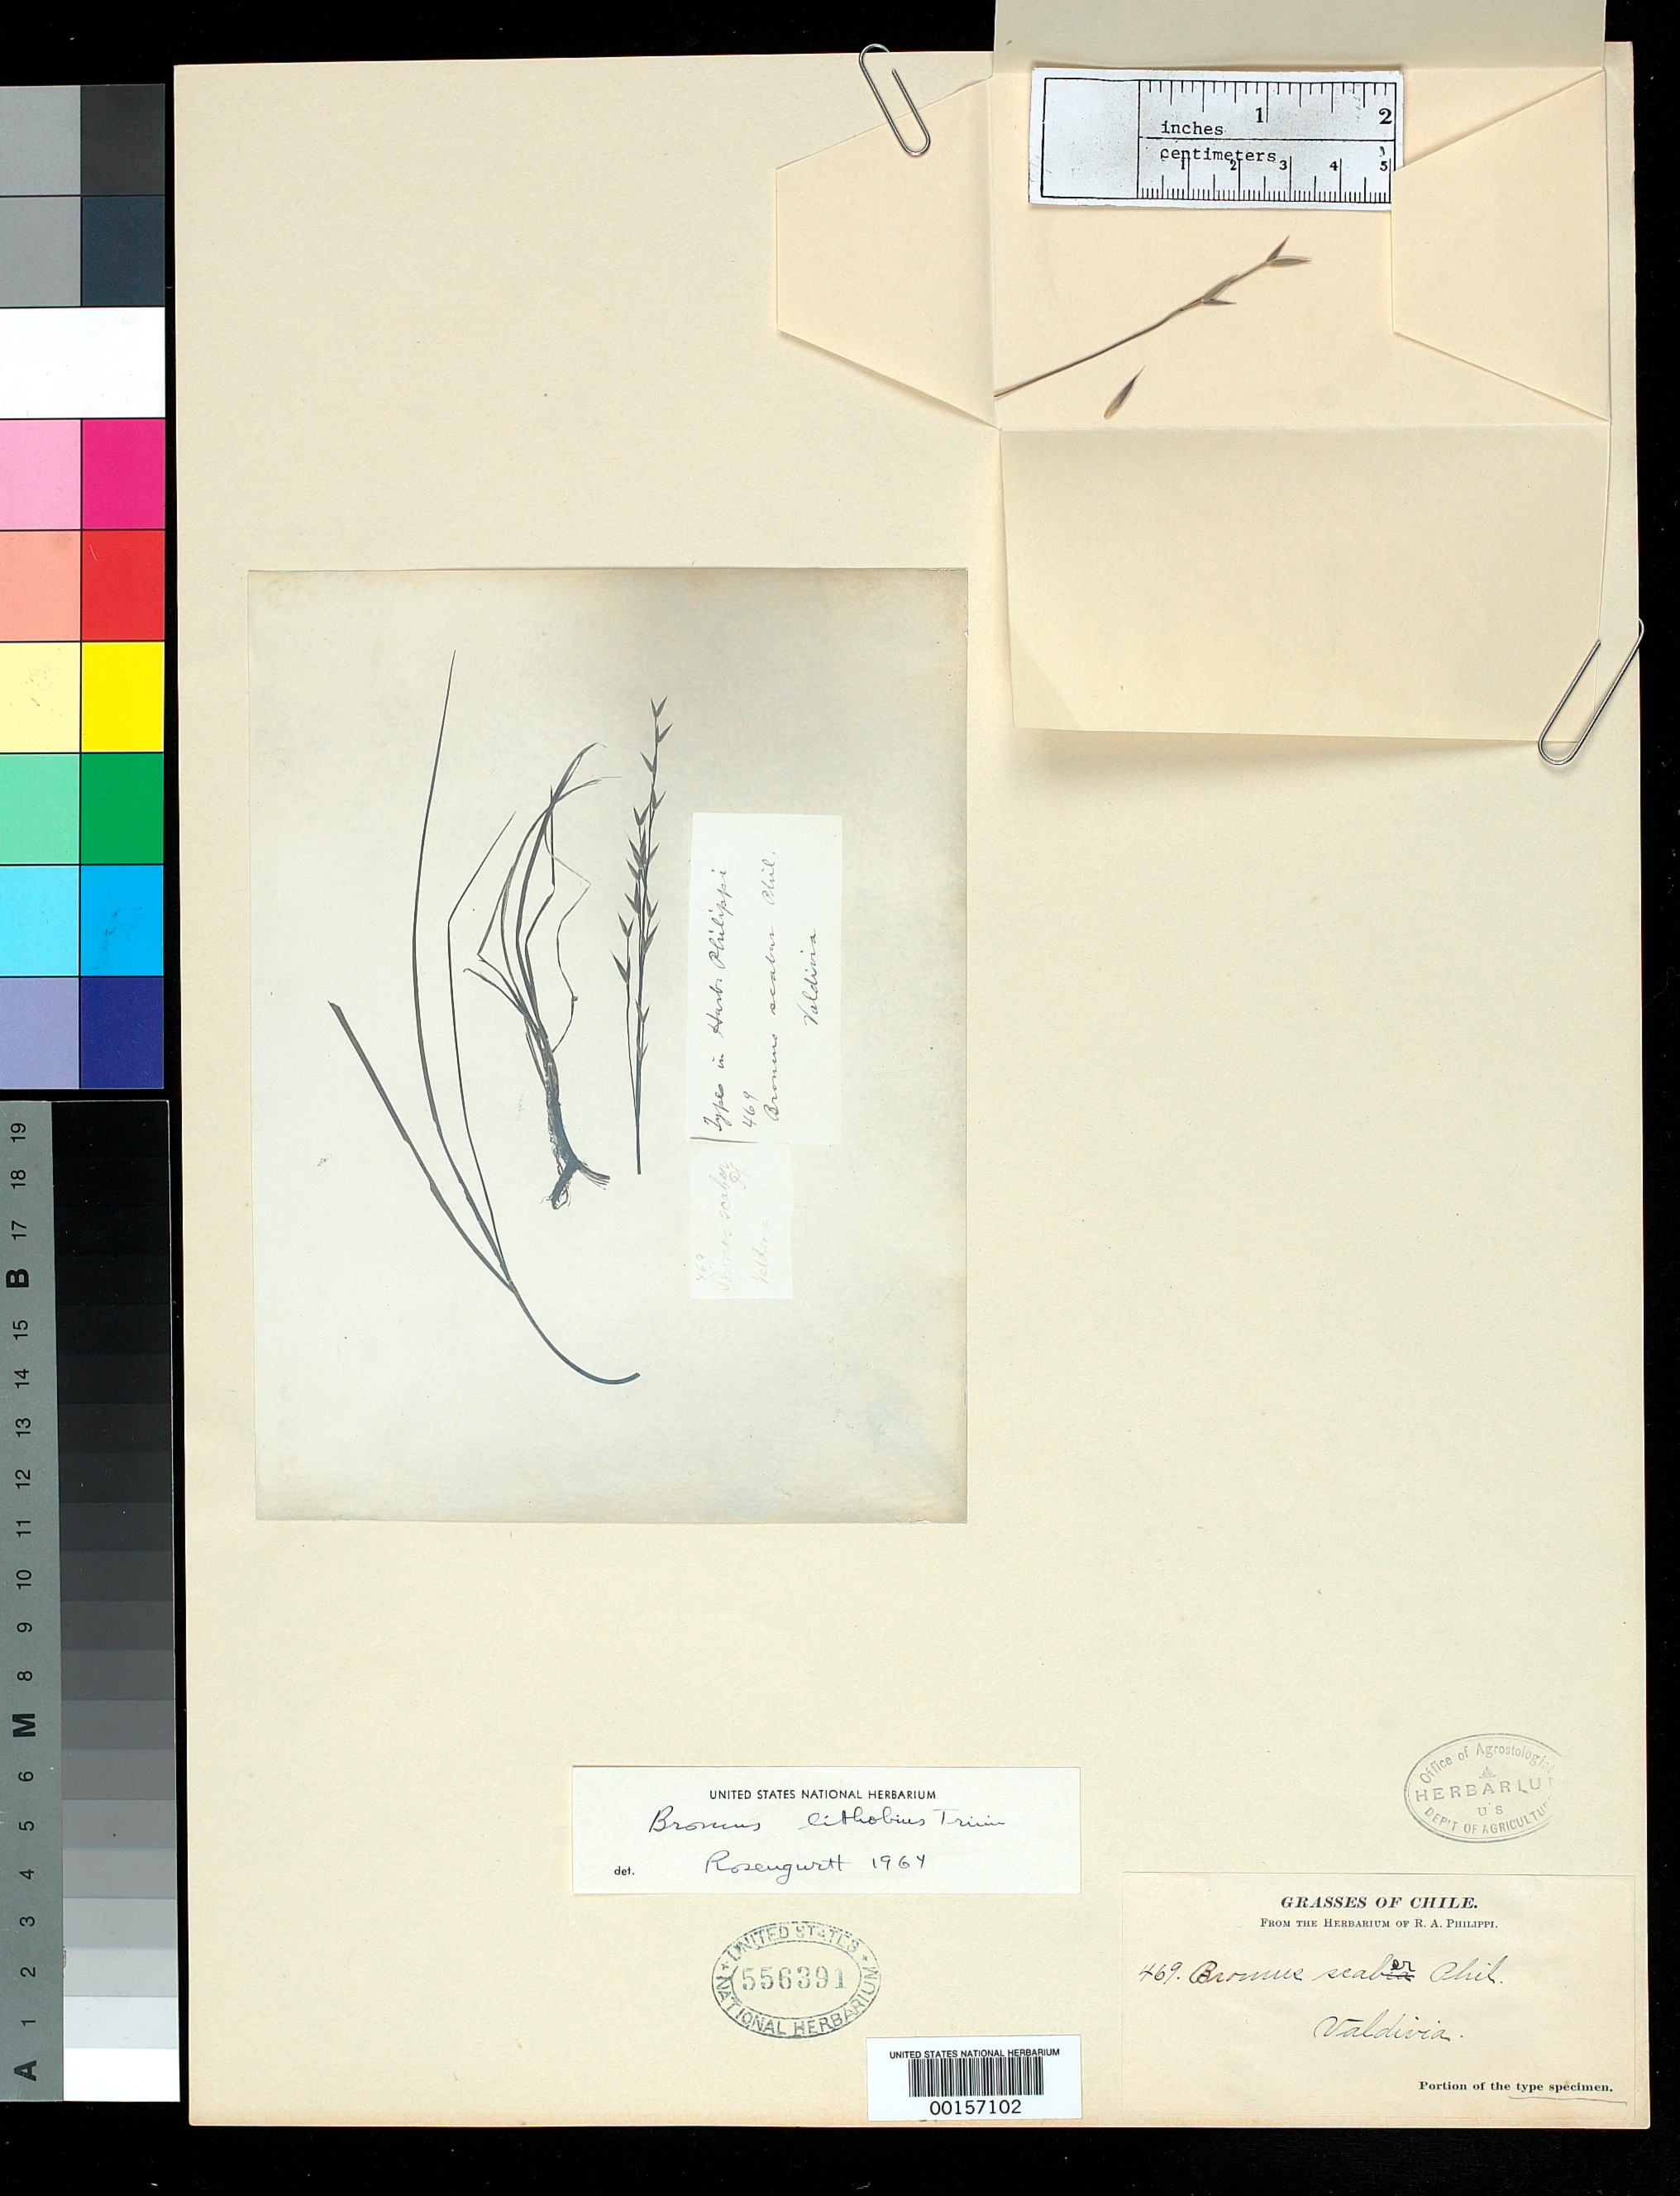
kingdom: Plantae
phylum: Tracheophyta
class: Liliopsida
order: Poales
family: Poaceae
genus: Bromus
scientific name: Bromus scaber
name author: Phil.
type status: Type Fragment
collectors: R. A. Philippi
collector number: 469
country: Chile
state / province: Los Ríos (XIV)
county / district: Valdivia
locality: San Juan.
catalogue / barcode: US 556391